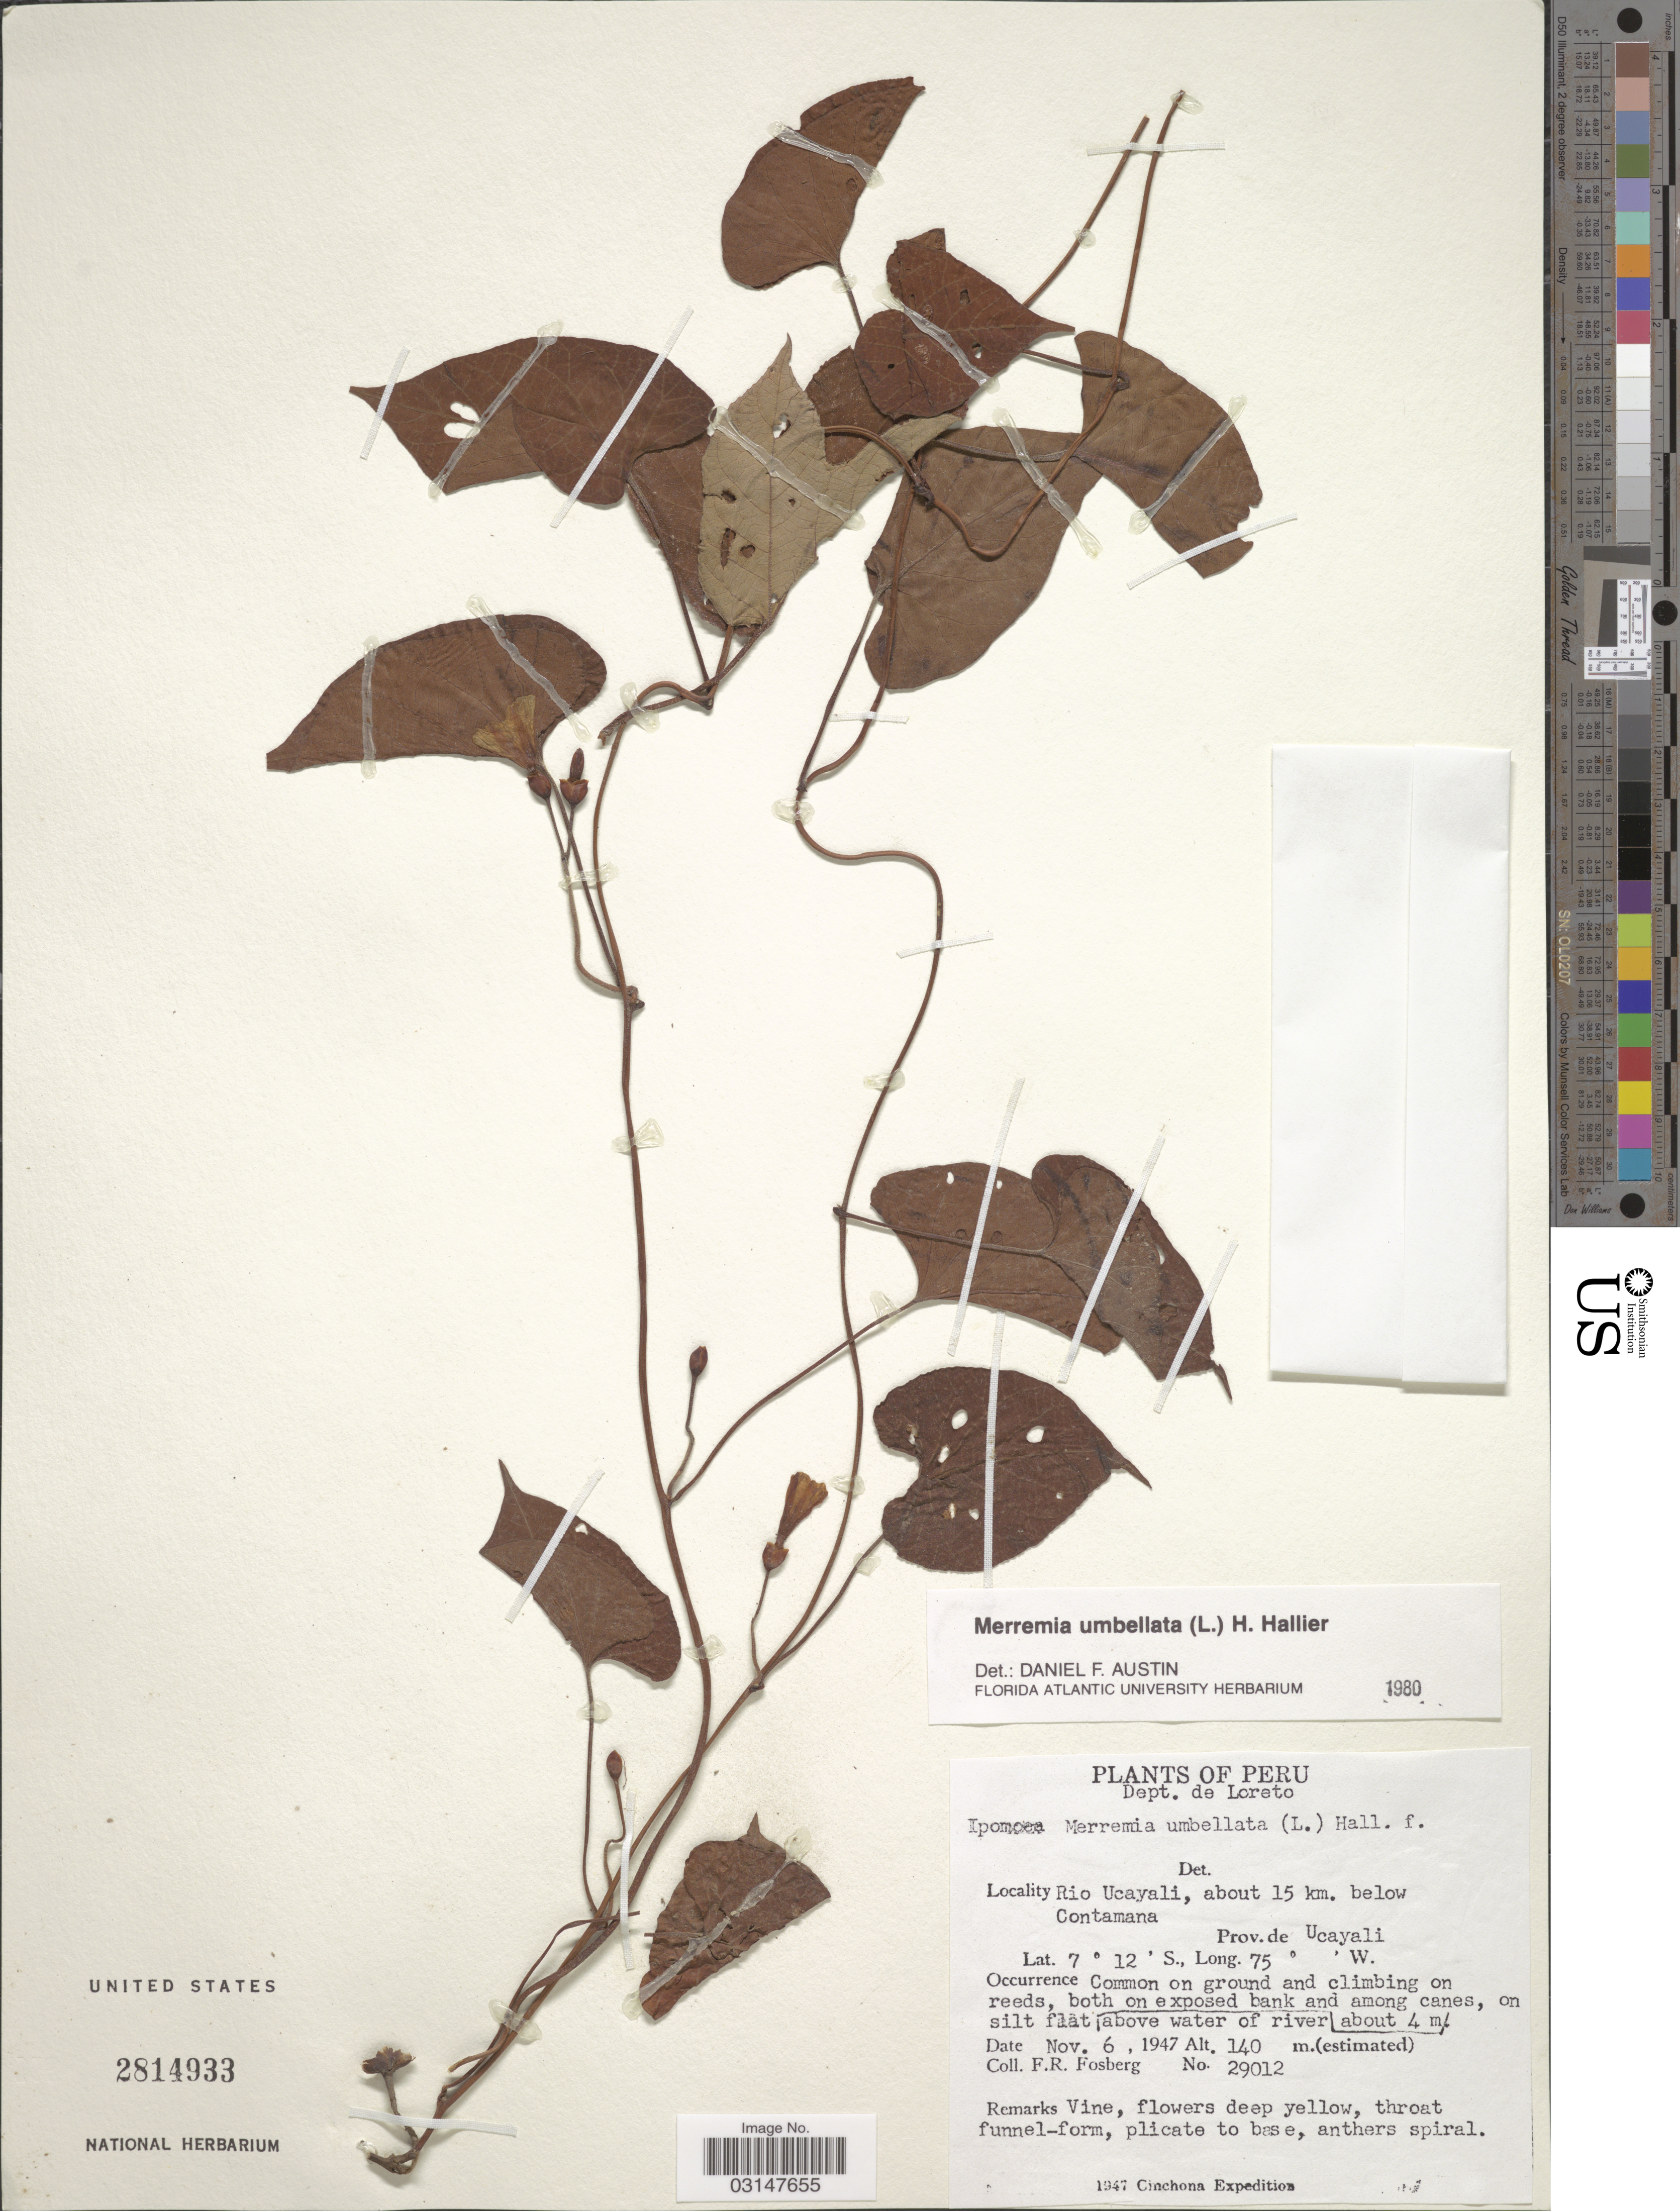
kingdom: Plantae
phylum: Tracheophyta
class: Magnoliopsida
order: Solanales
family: Convolvulaceae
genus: Camonea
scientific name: Camonea umbellata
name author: (L.) A. R. Simões & Staples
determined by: Strong, Mark T., (BOT), Smithsonian Institution - National Museum of Natural History (UNITED STATES)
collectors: F. R. Fosberg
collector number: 29012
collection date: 1947-11-06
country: Peru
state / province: Loreto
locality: Dept. de Loreto, Rio Ucayali, about 15 km. below Contamana.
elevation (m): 140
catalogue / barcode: US 2814933